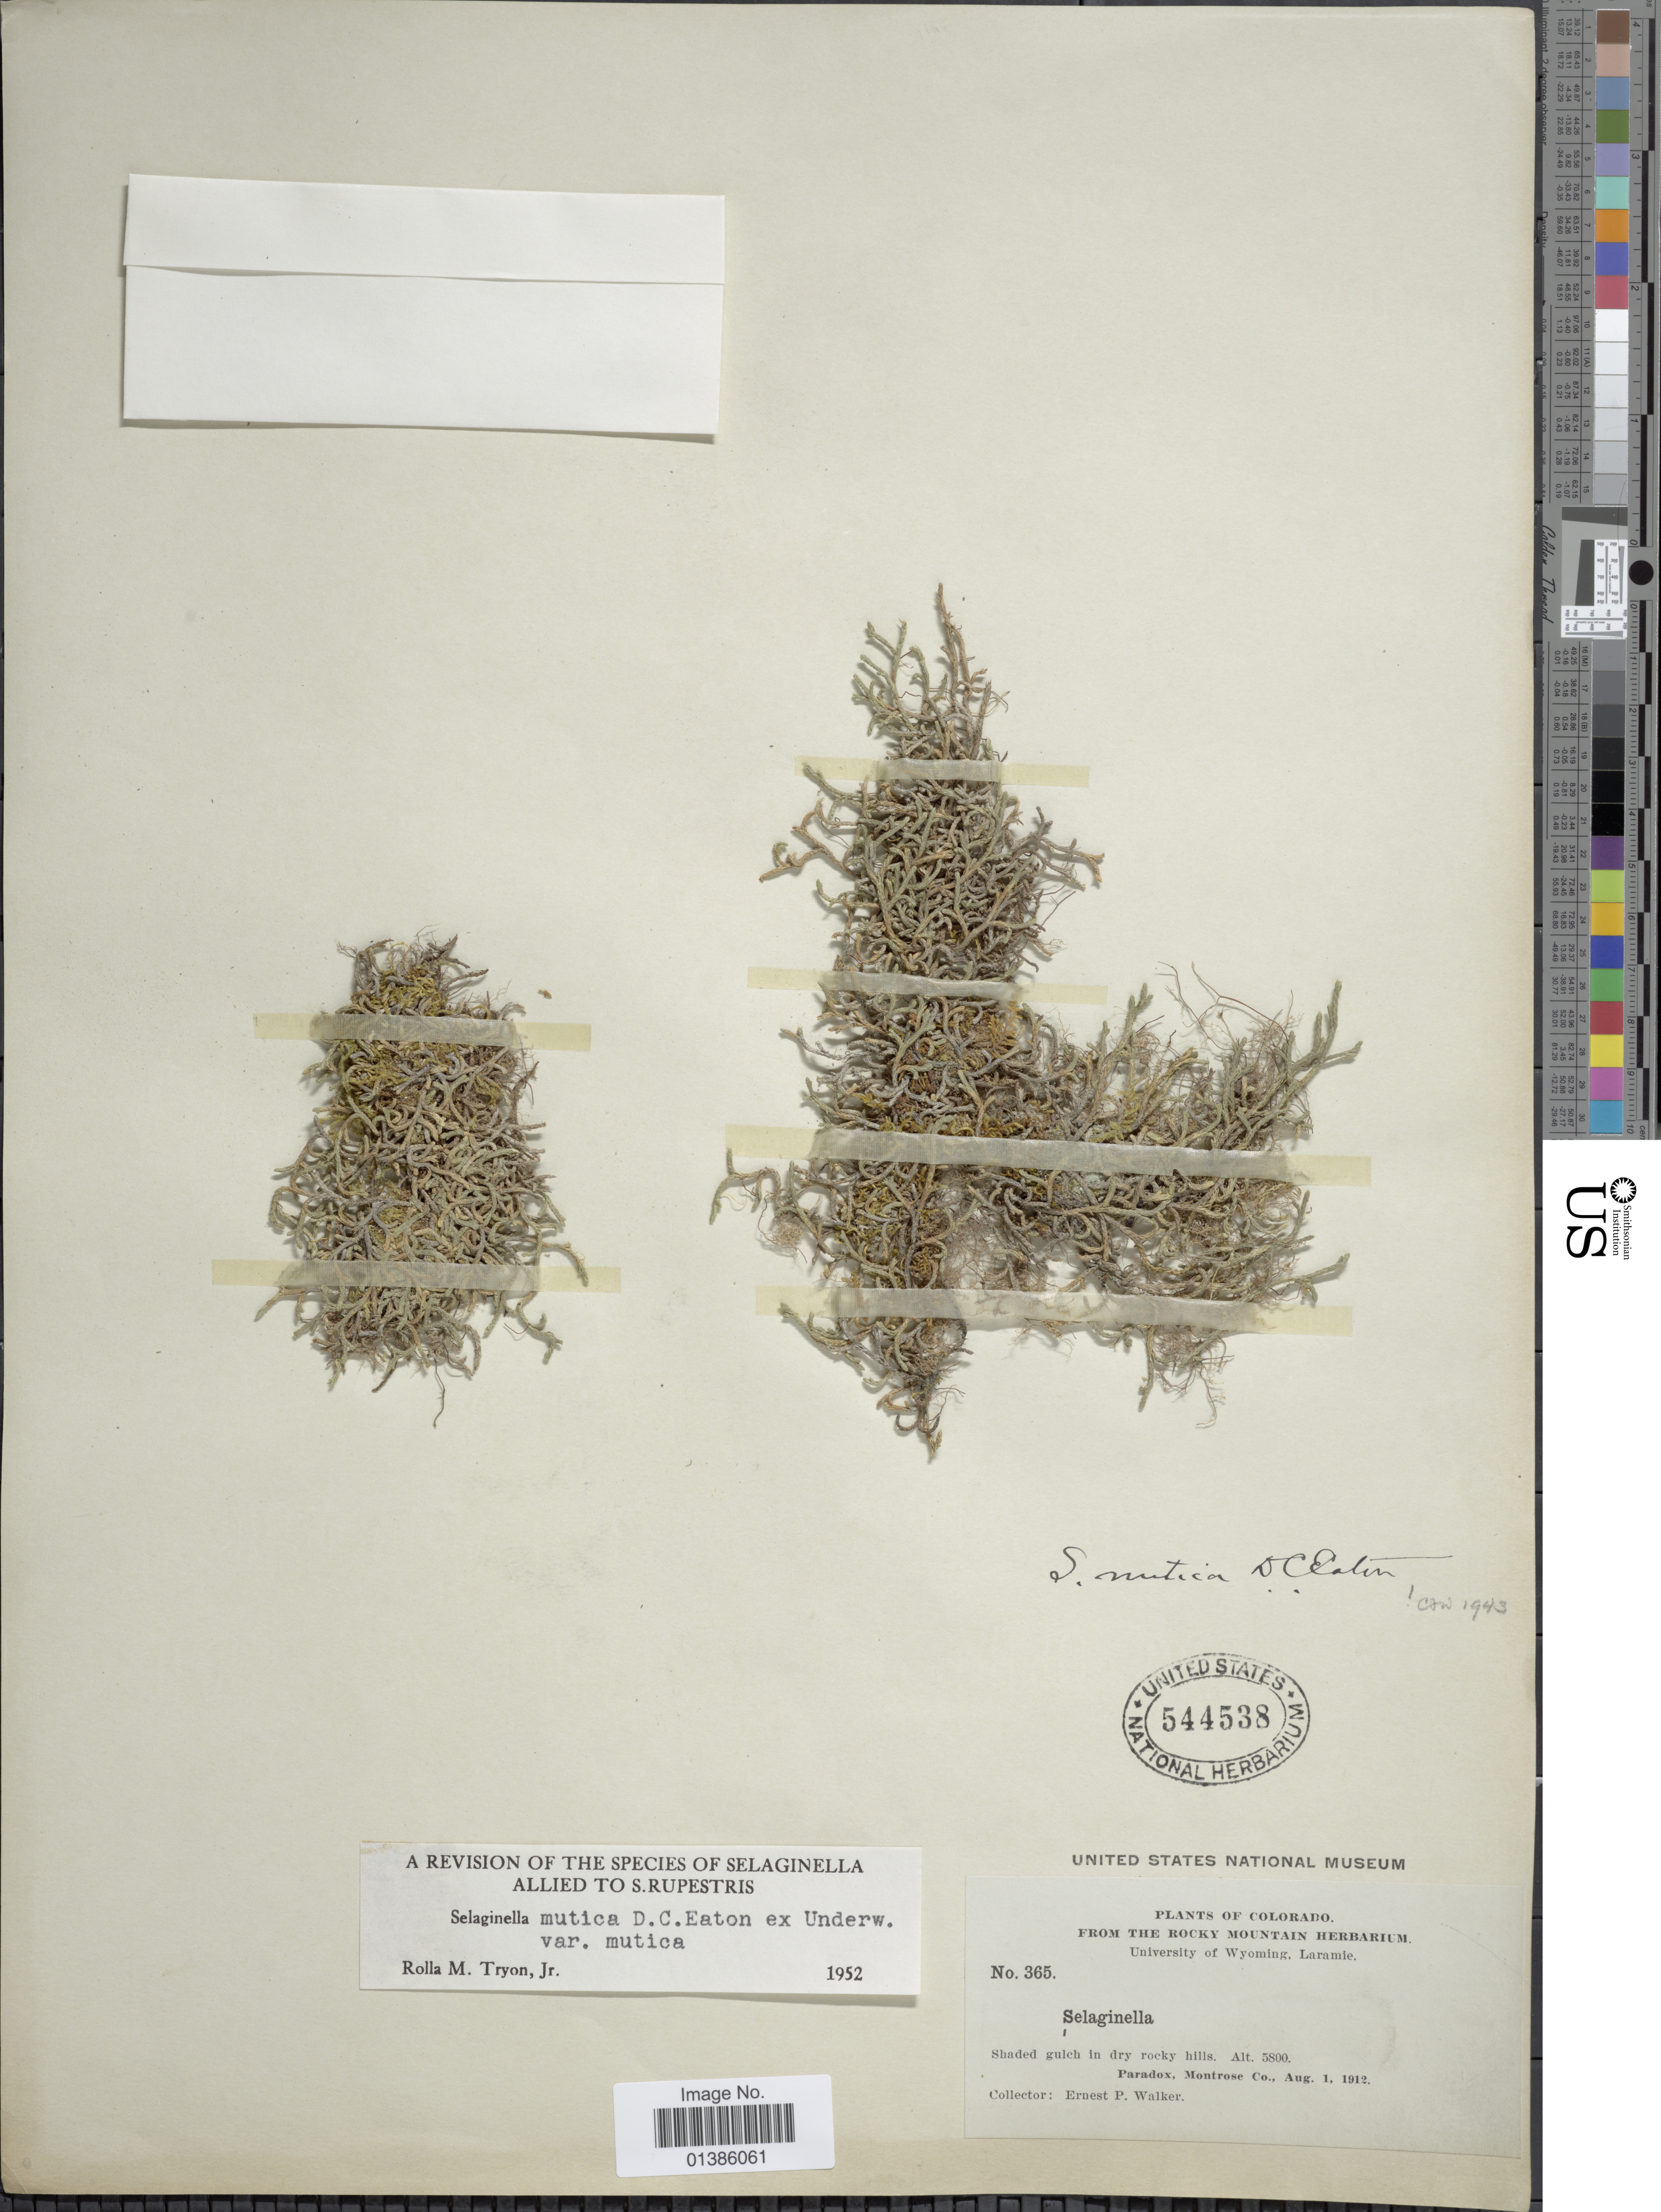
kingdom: Plantae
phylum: Tracheophyta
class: Lycopodiopsida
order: Selaginellales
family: Selaginellaceae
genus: Selaginella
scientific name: Selaginella mutica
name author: D.C. Eaton in Underw.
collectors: E. P. Walker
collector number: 365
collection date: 1912-08-01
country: United States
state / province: Colorado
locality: Paradox, Montrose Co.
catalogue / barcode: US 544538